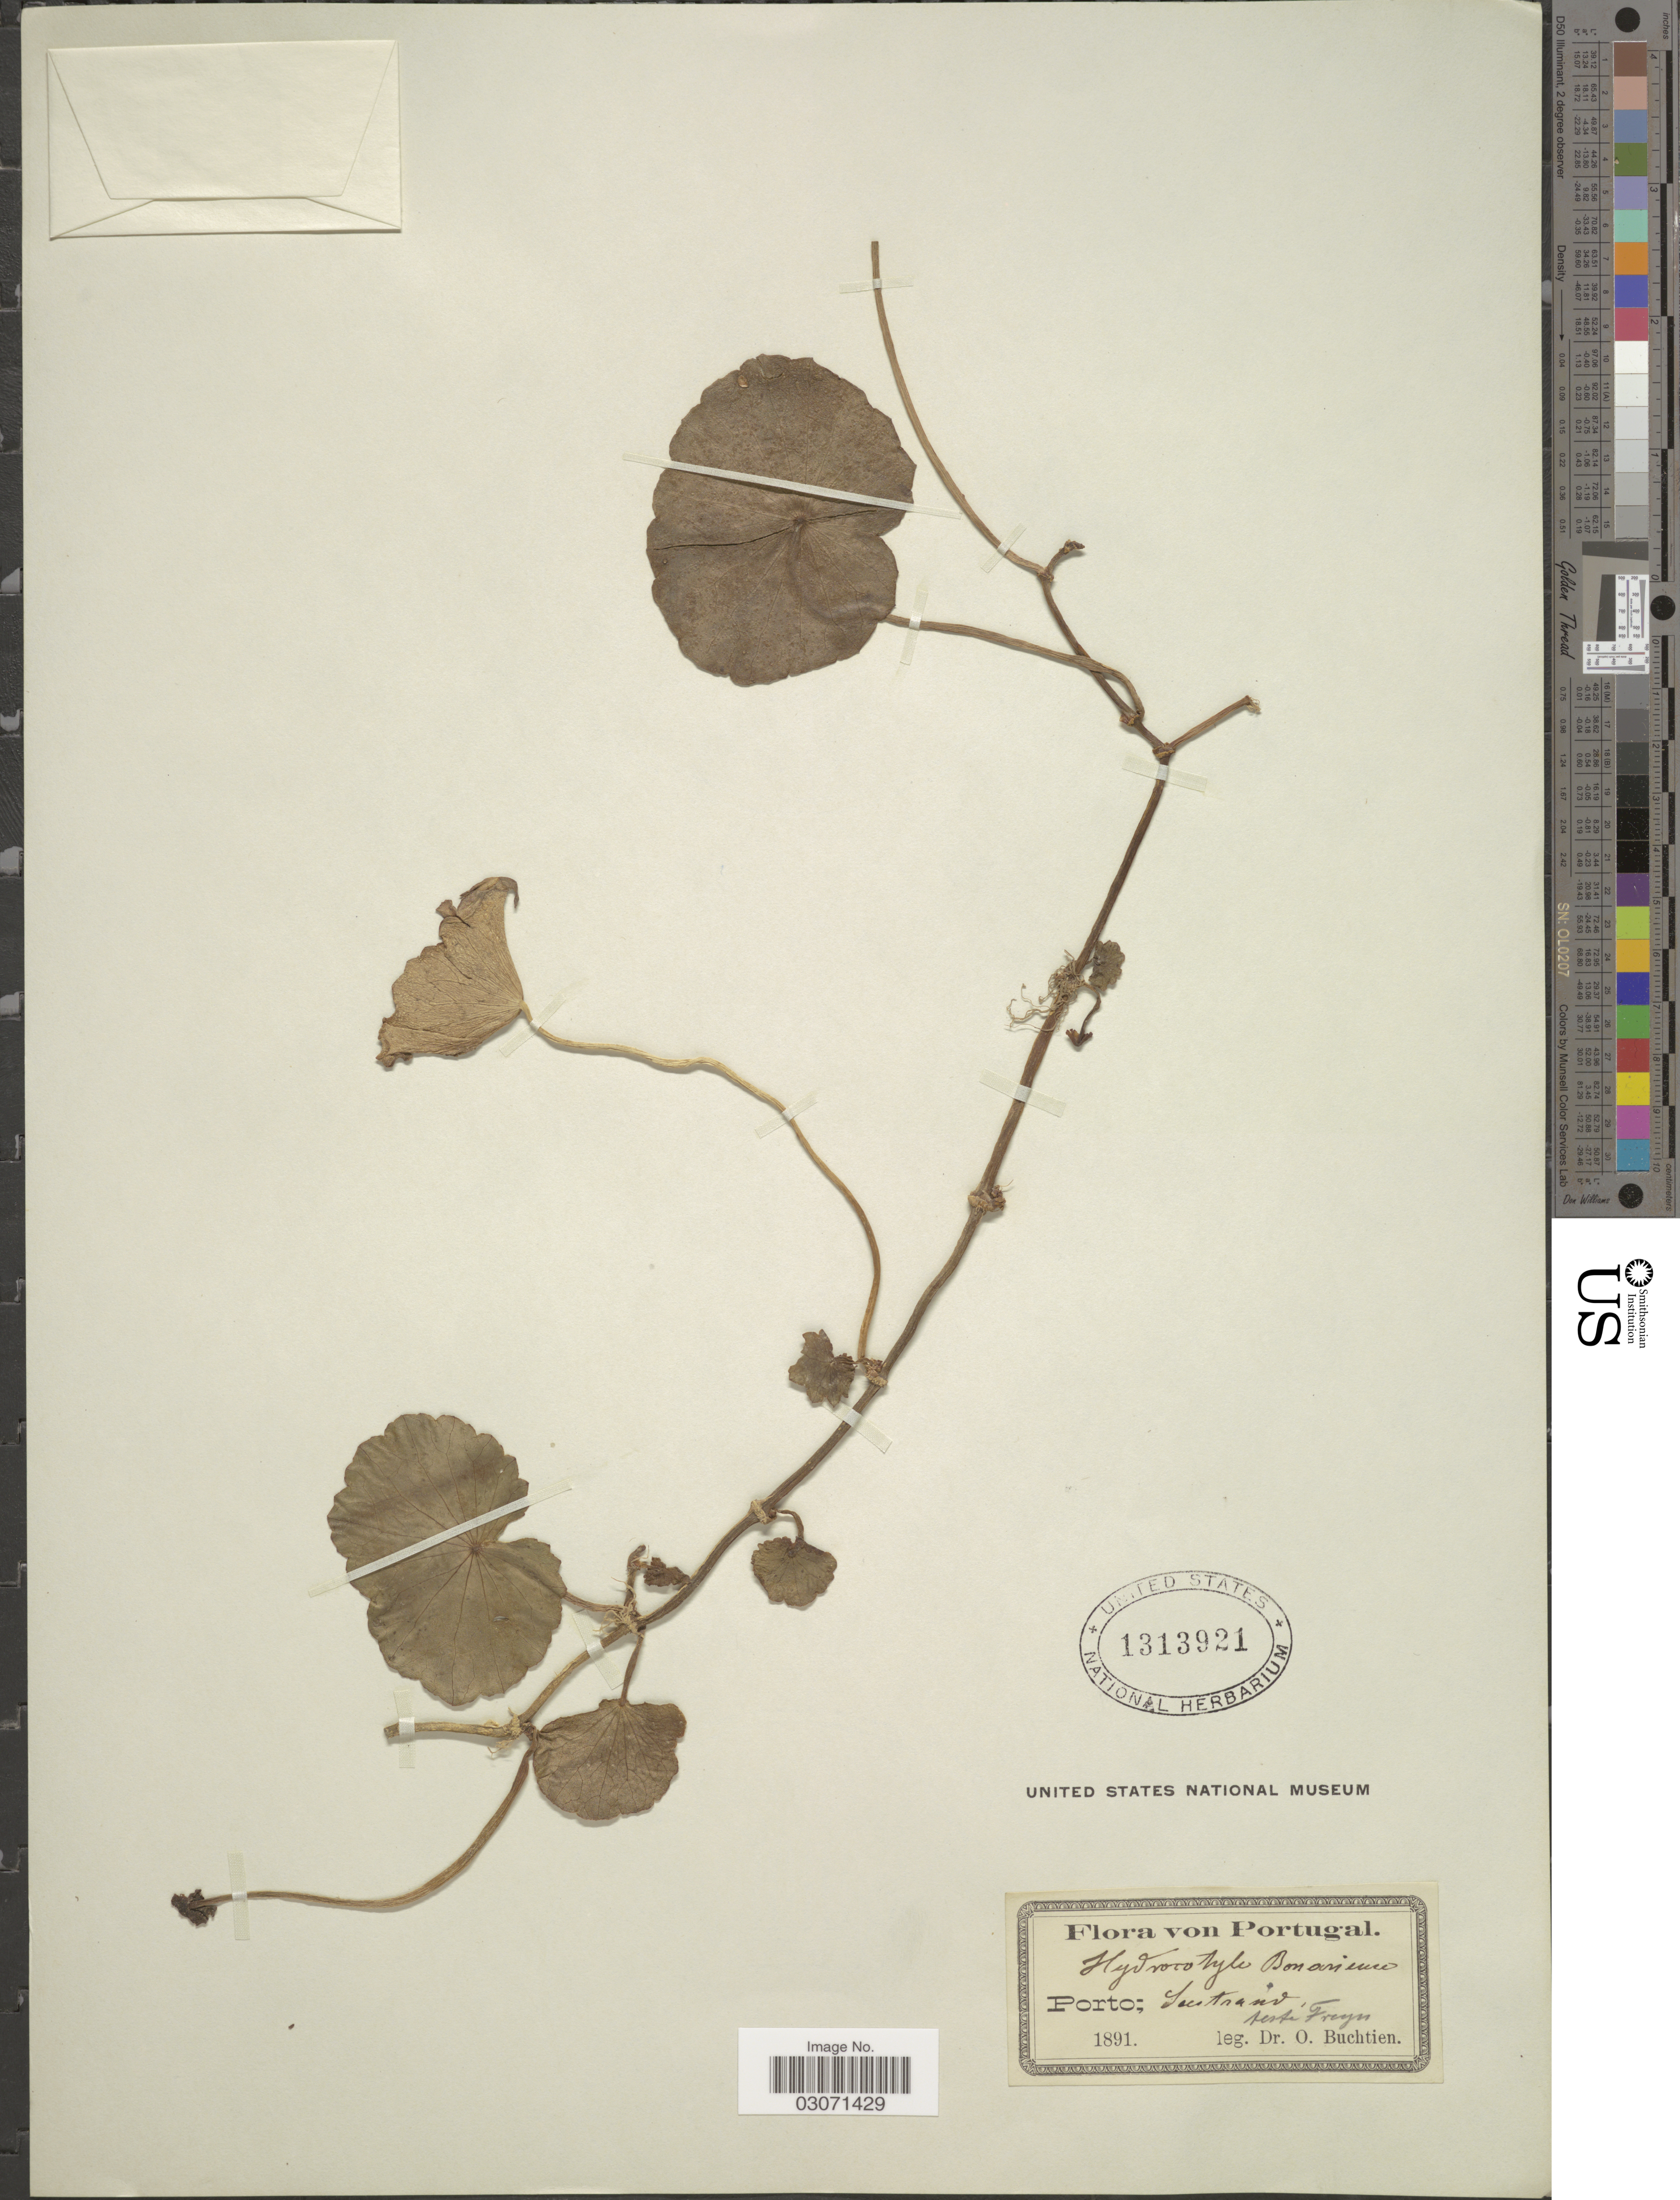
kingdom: Plantae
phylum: Tracheophyta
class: Magnoliopsida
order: Apiales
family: Araliaceae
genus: Hydrocotyle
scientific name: Hydrocotyle bonariensis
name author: Lam.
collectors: O. Buchtien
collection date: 1891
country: Portugal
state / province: Porto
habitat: Sustrand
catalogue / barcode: US 1313921